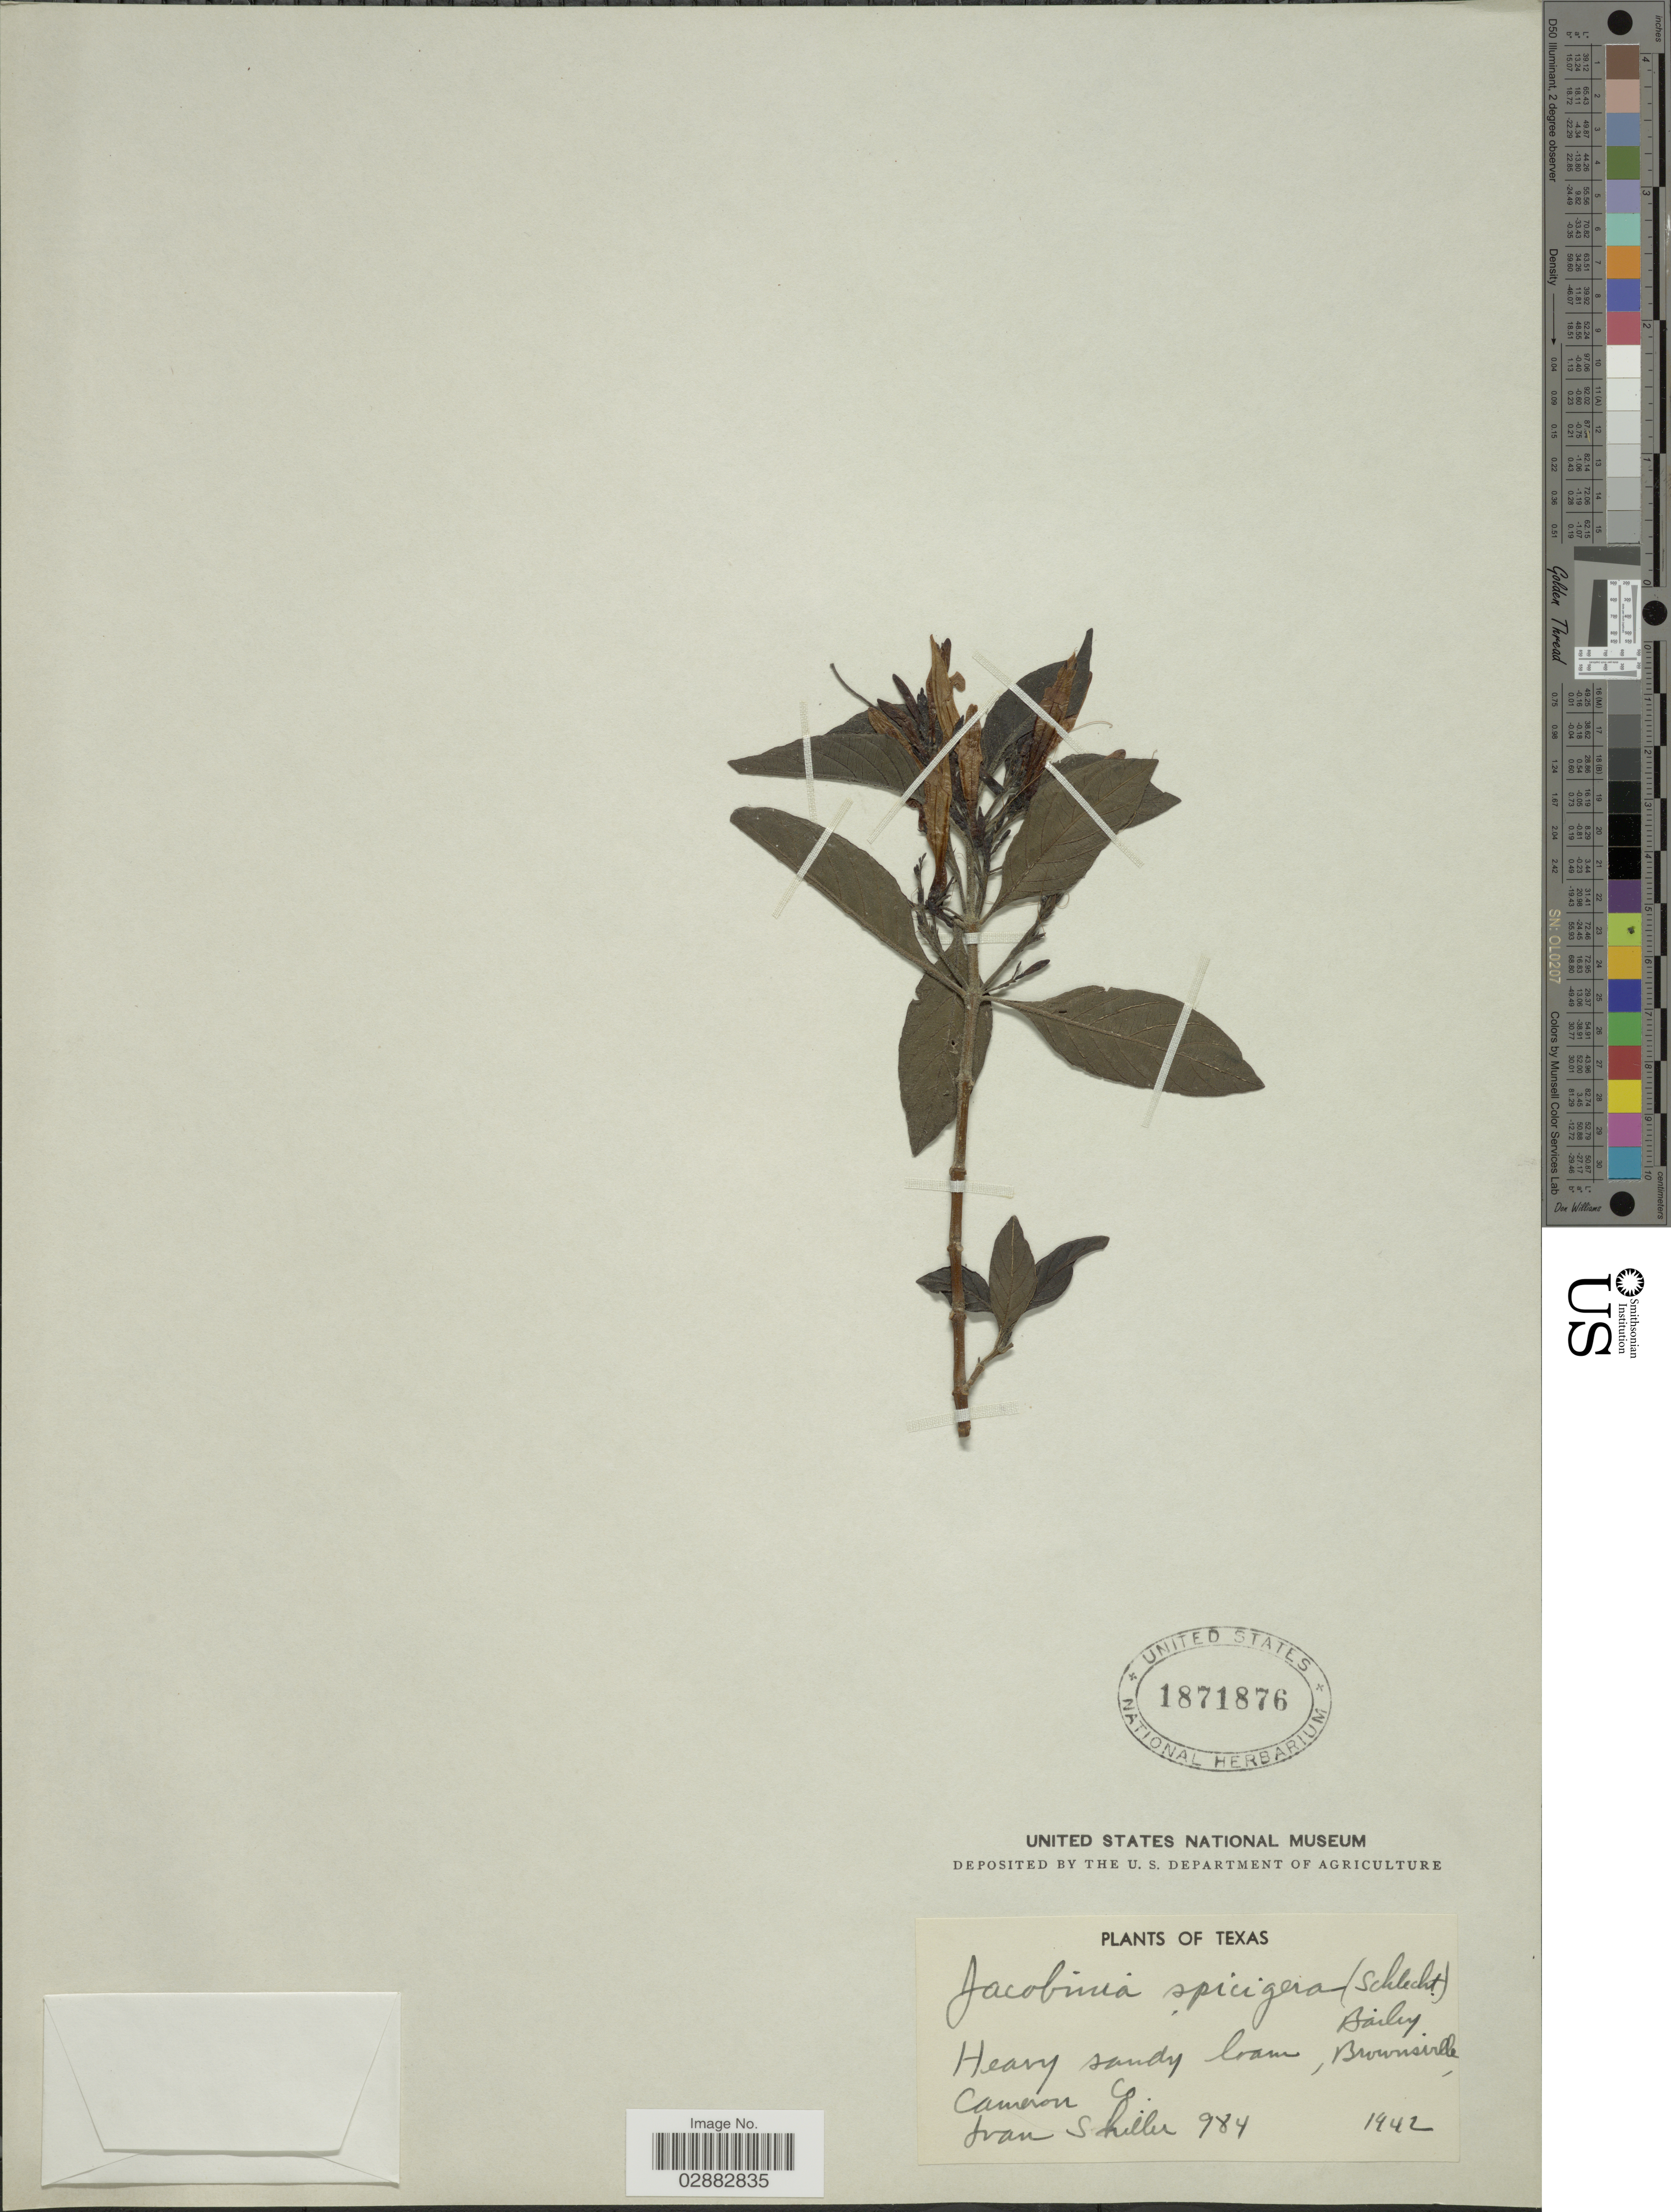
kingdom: Plantae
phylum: Tracheophyta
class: Magnoliopsida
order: Lamiales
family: Acanthaceae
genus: Jacobinia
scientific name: Jacobinia spicigera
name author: (Schltdl.) L.H. Bailey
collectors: I. Shiller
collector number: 984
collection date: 1942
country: United States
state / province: Texas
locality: Brownsville, Cameron Co.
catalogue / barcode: US 1871876